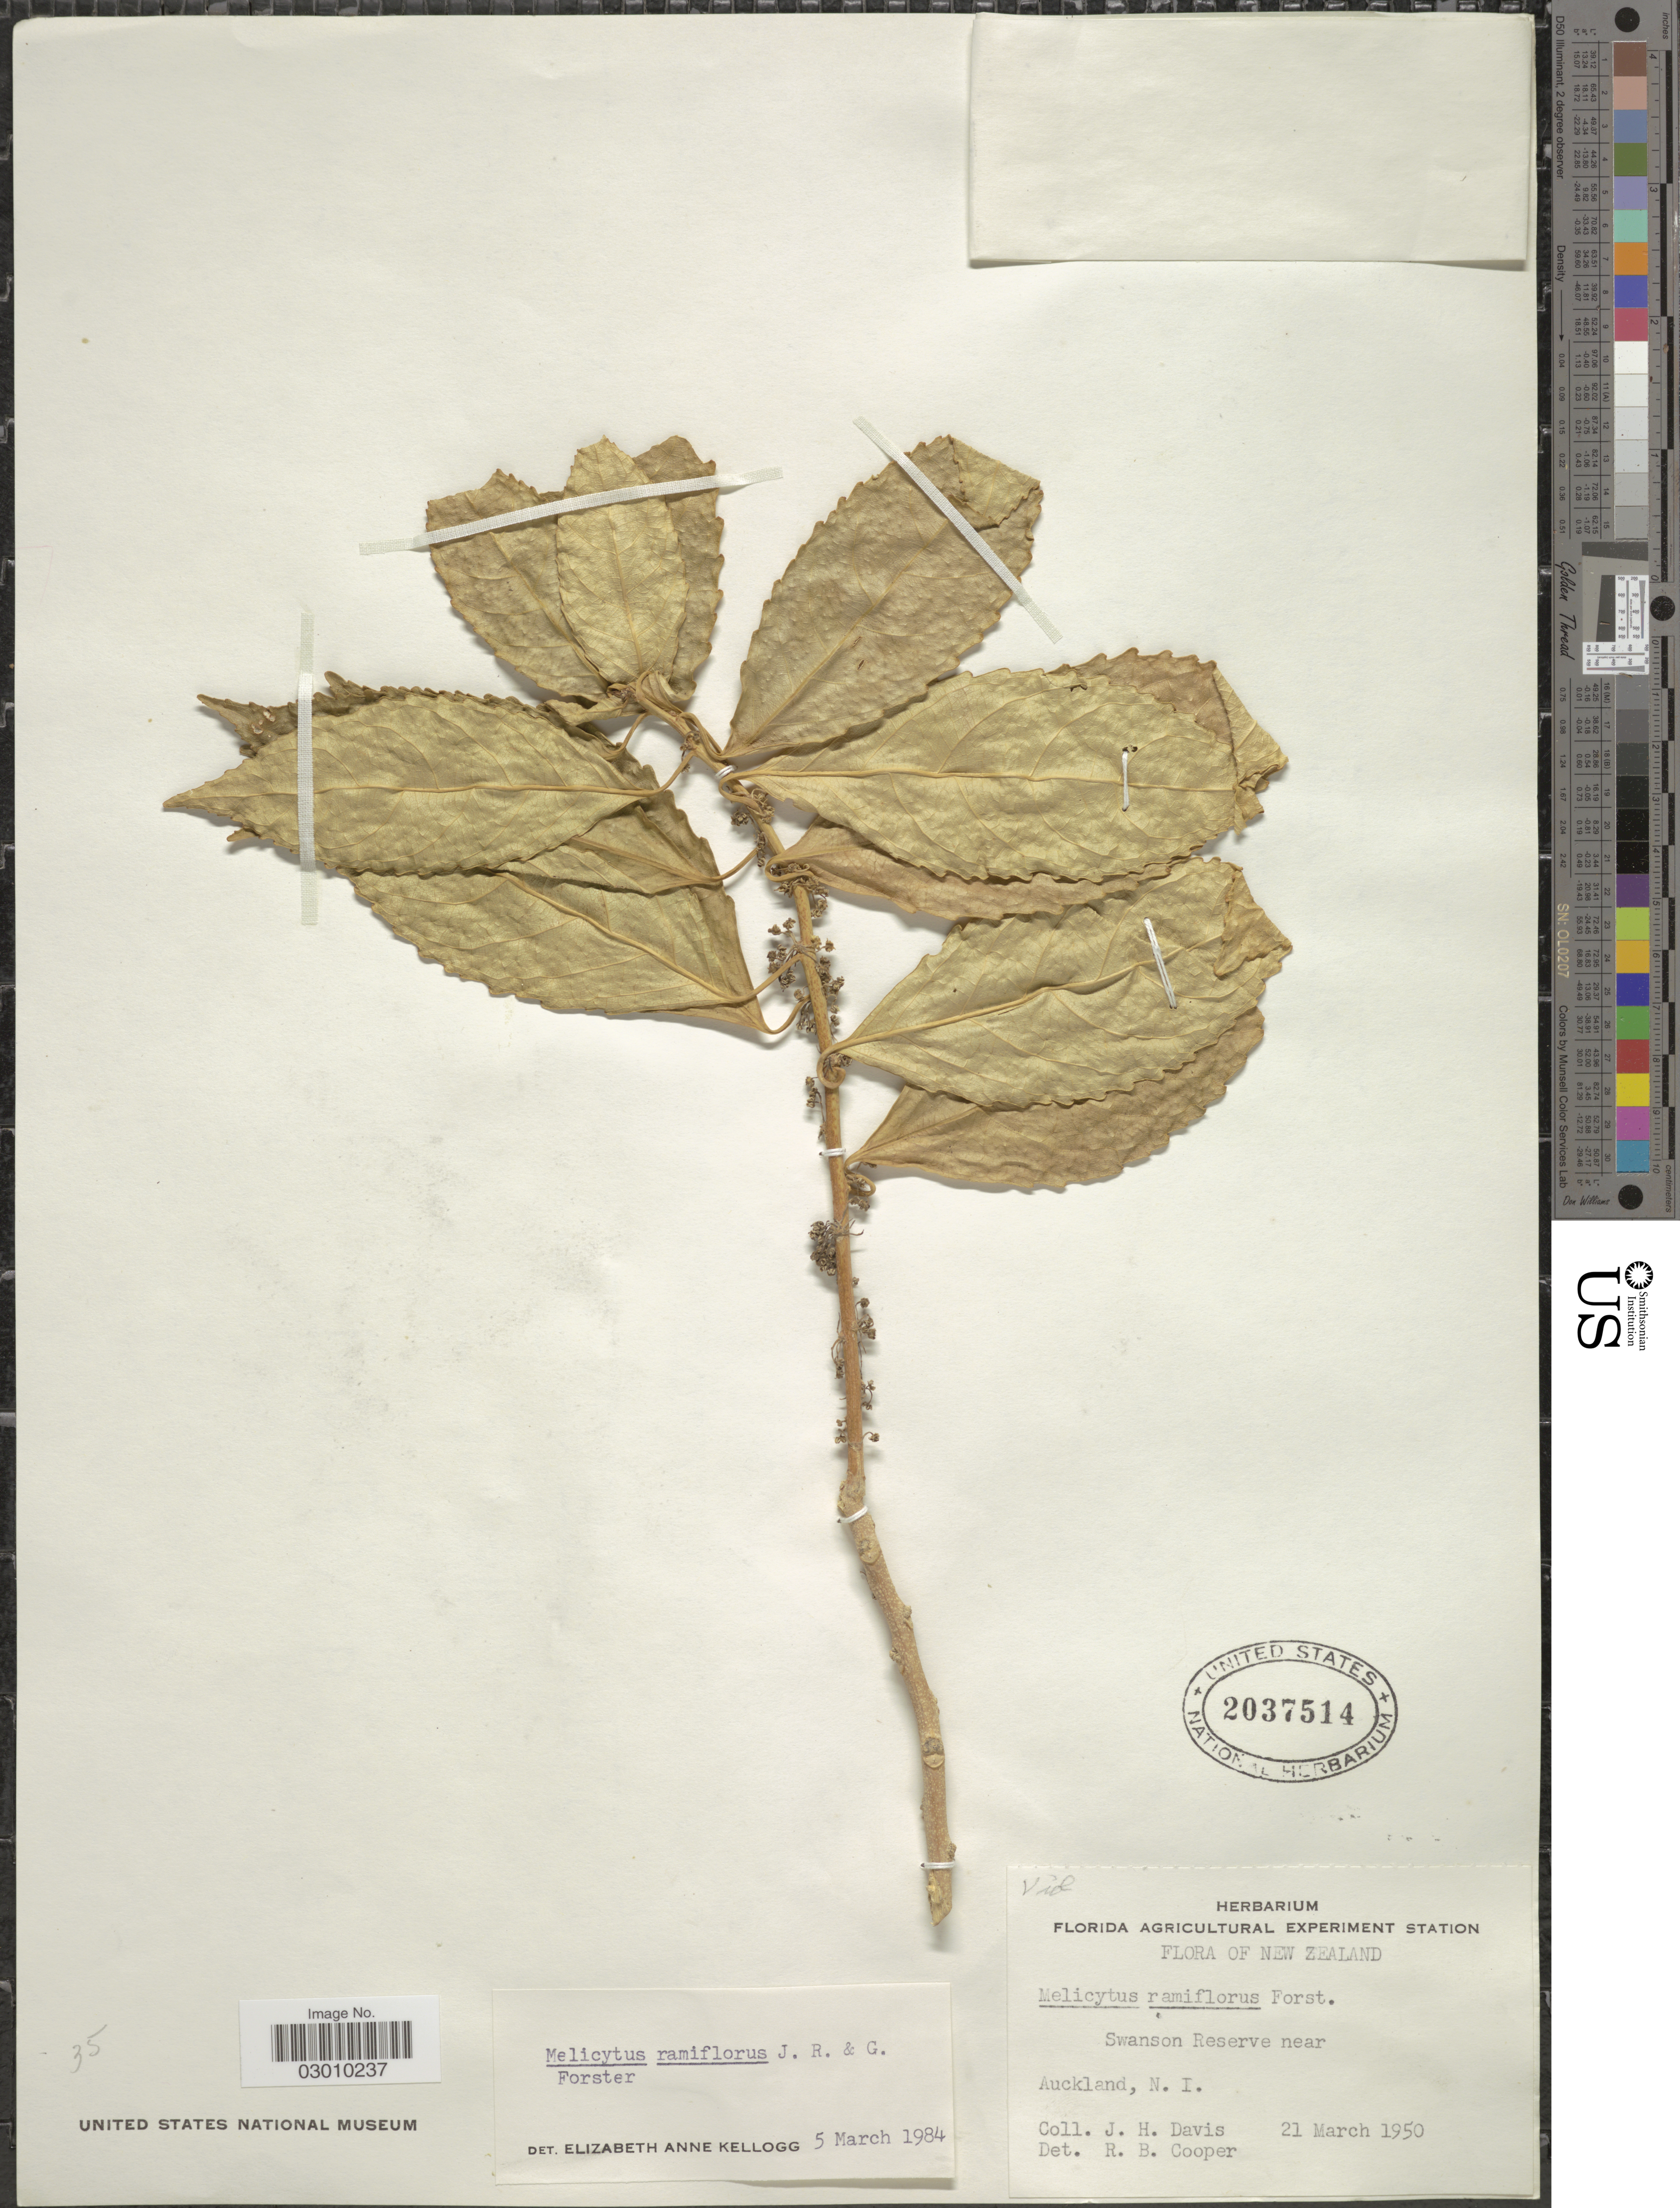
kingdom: Plantae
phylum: Tracheophyta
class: Magnoliopsida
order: Malpighiales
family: Violaceae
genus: Melicytus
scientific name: Melicytus ramiflorus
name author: J.R. Forst. & G. Forst.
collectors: J. Davis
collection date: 1950-03-21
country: New Zealand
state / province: Auckland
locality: Swanson Reserve near Auckland, N. I.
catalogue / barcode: US 2037514